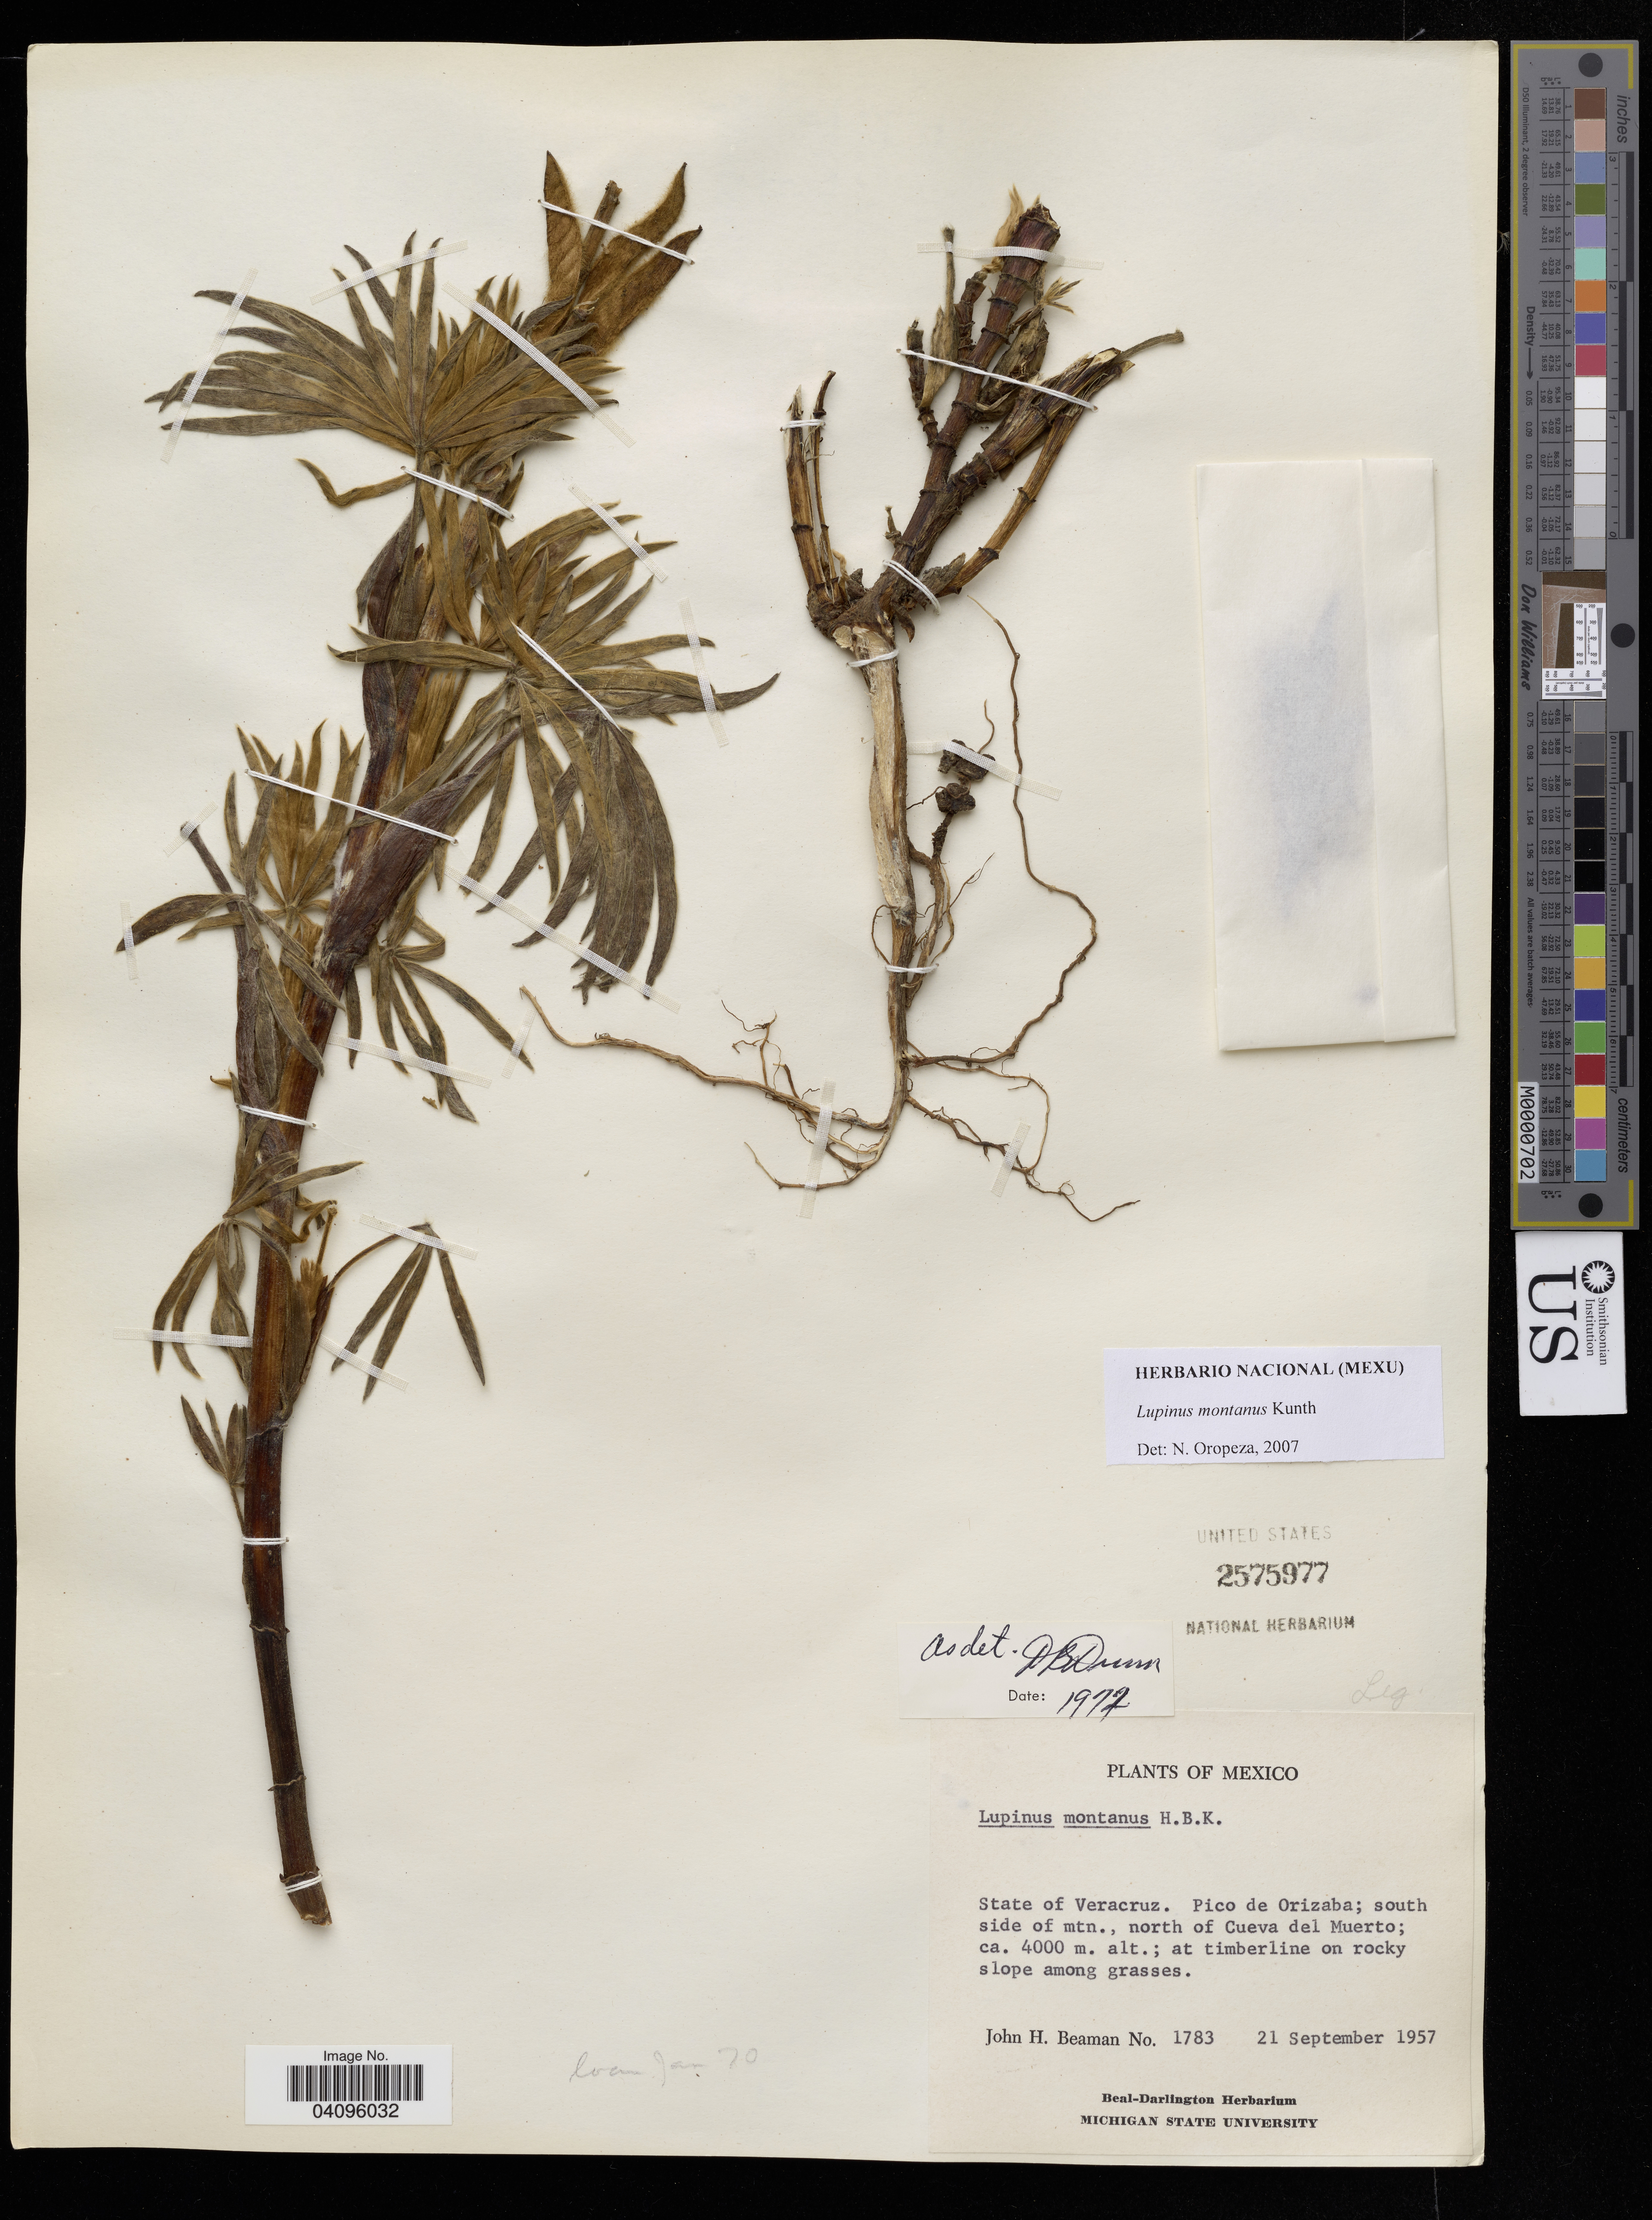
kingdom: Plantae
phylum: Tracheophyta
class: Magnoliopsida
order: Fabales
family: Fabaceae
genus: Lupinus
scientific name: Lupinus montanus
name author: Kunth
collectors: J. H. Beaman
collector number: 1783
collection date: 1957-09-21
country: Mexico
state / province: Veracruz Llave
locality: Pico de Orizaba; south side of mtn., north of Cueva del Muerto.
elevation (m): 4000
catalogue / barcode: US 2575977